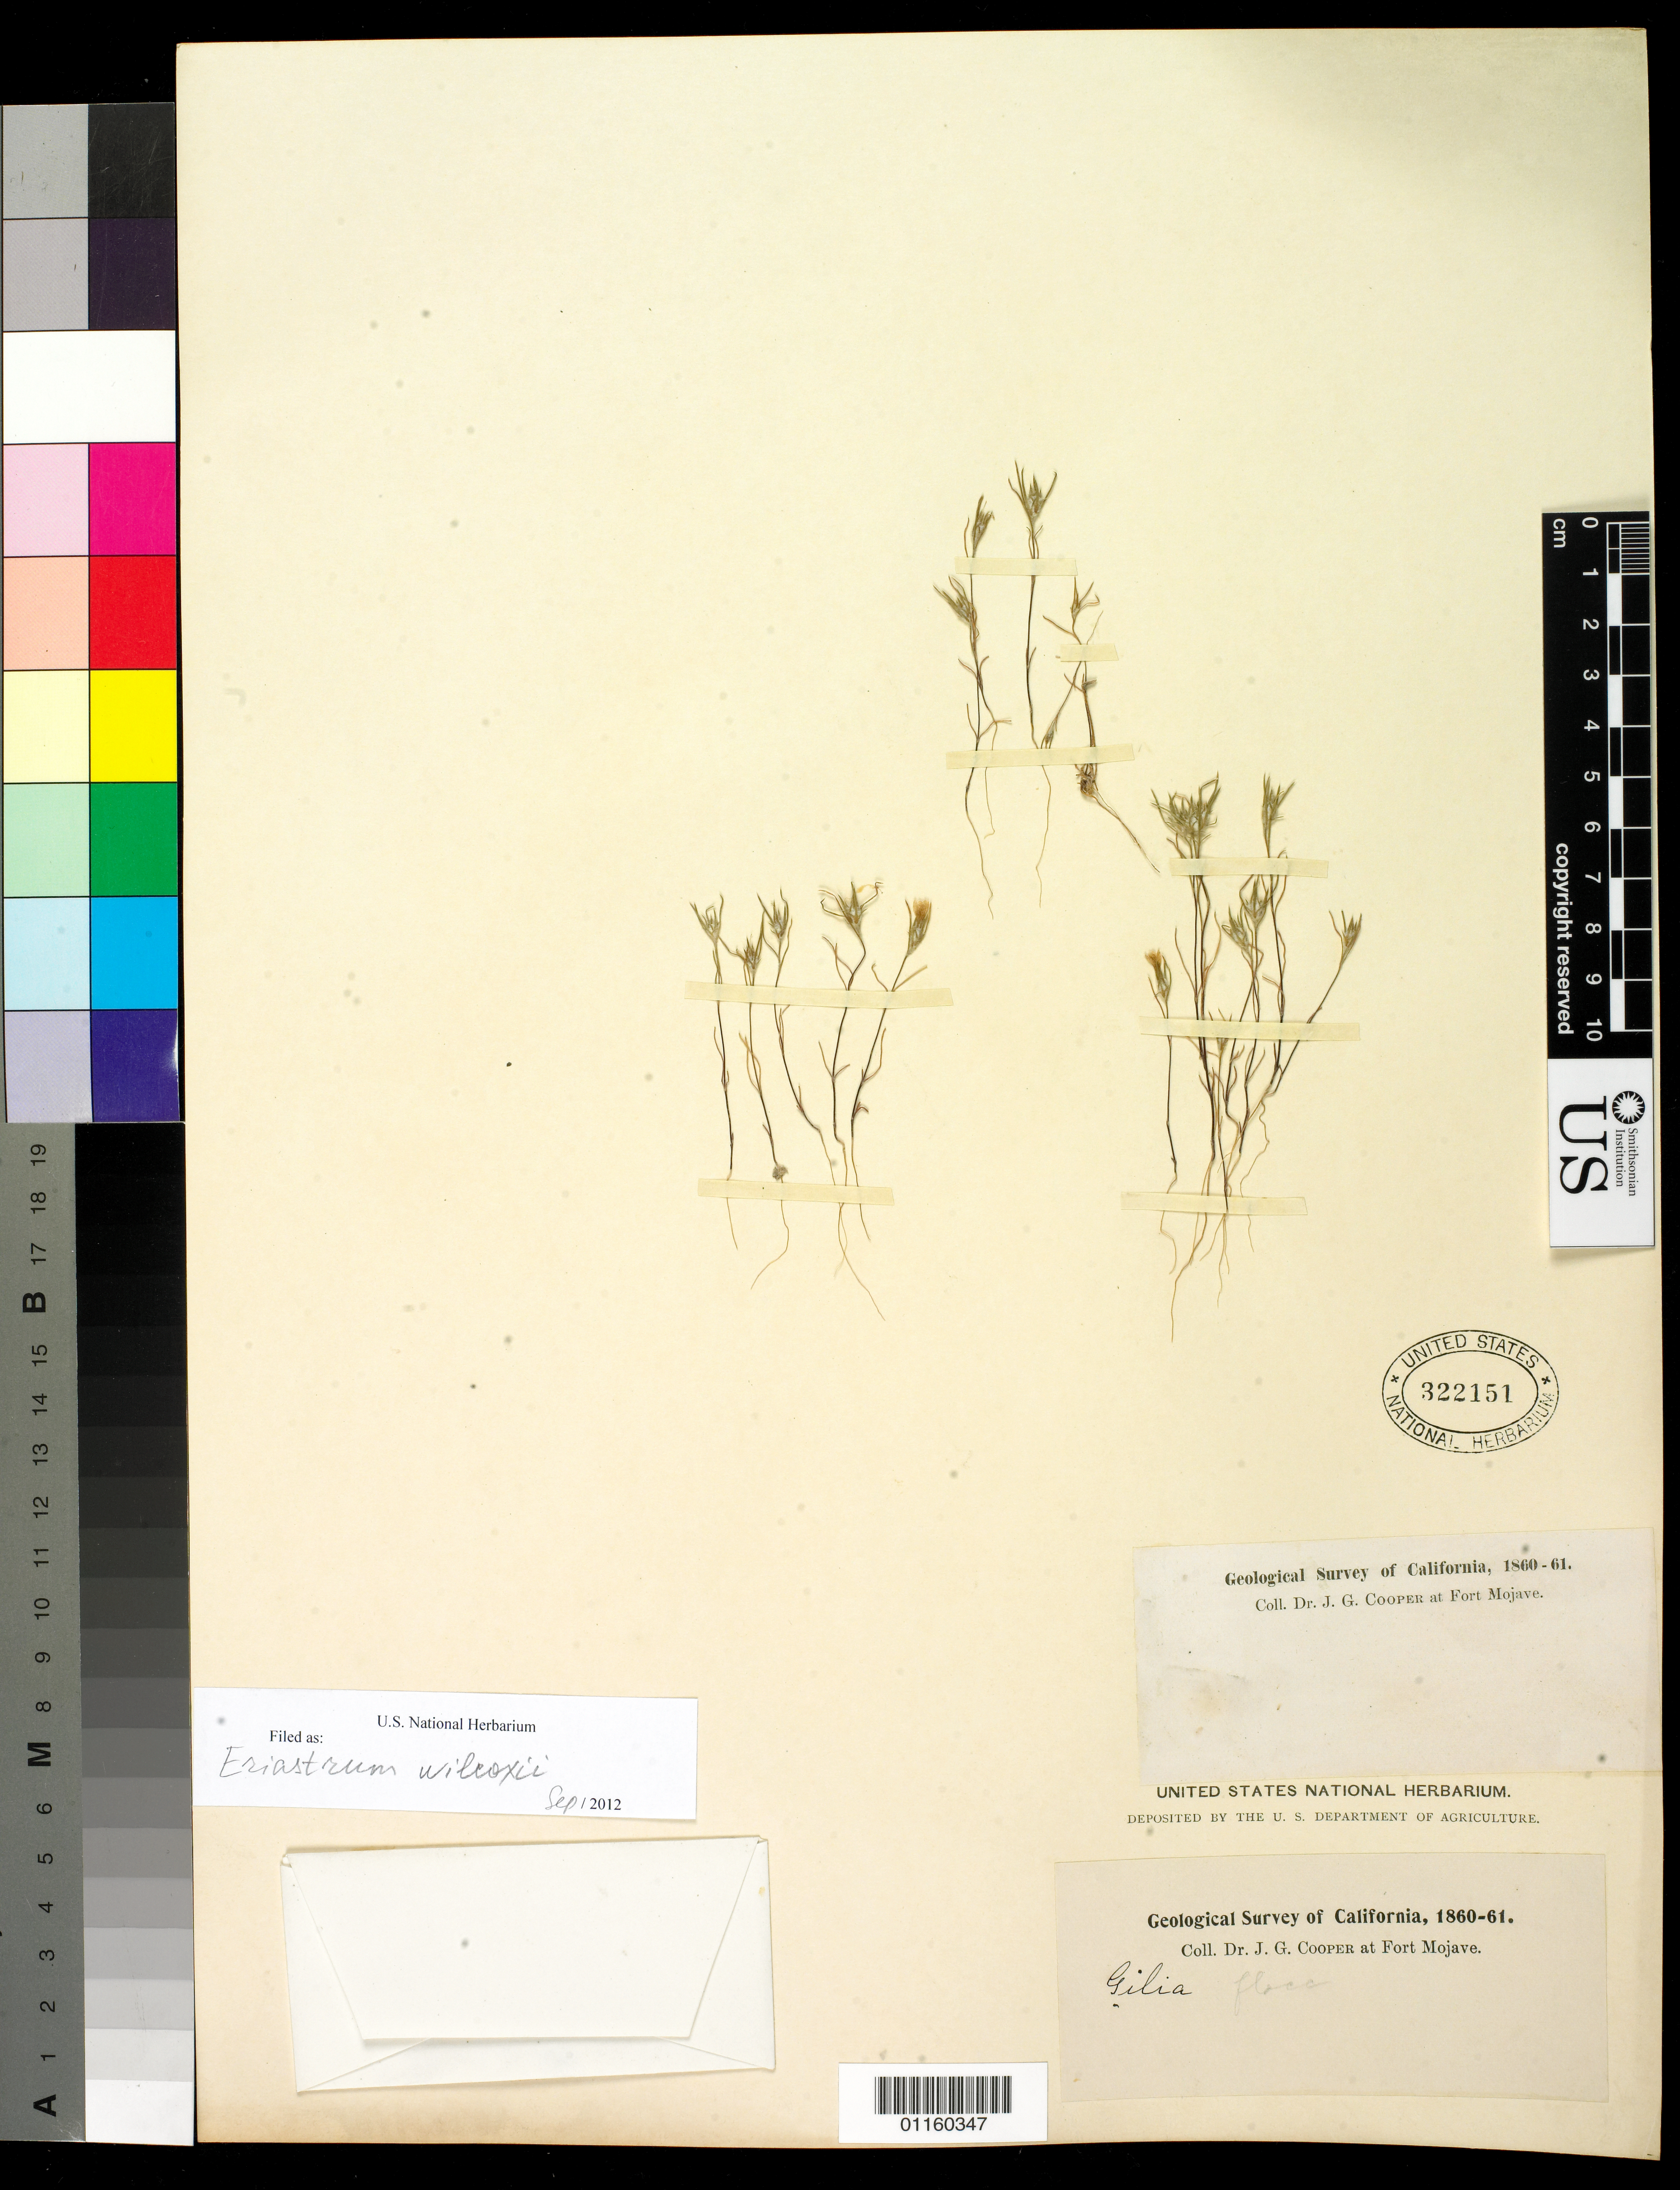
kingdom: Plantae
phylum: Tracheophyta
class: Magnoliopsida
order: Ericales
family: Polemoniaceae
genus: Eriastrum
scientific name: Eriastrum wilcoxii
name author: (A. Nelson) H. Mason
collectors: J. G. Cooper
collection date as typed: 1860 to -- --- 1860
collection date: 1860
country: United States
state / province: California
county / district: San Bernardino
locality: Fort Mojave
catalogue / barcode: US 322151